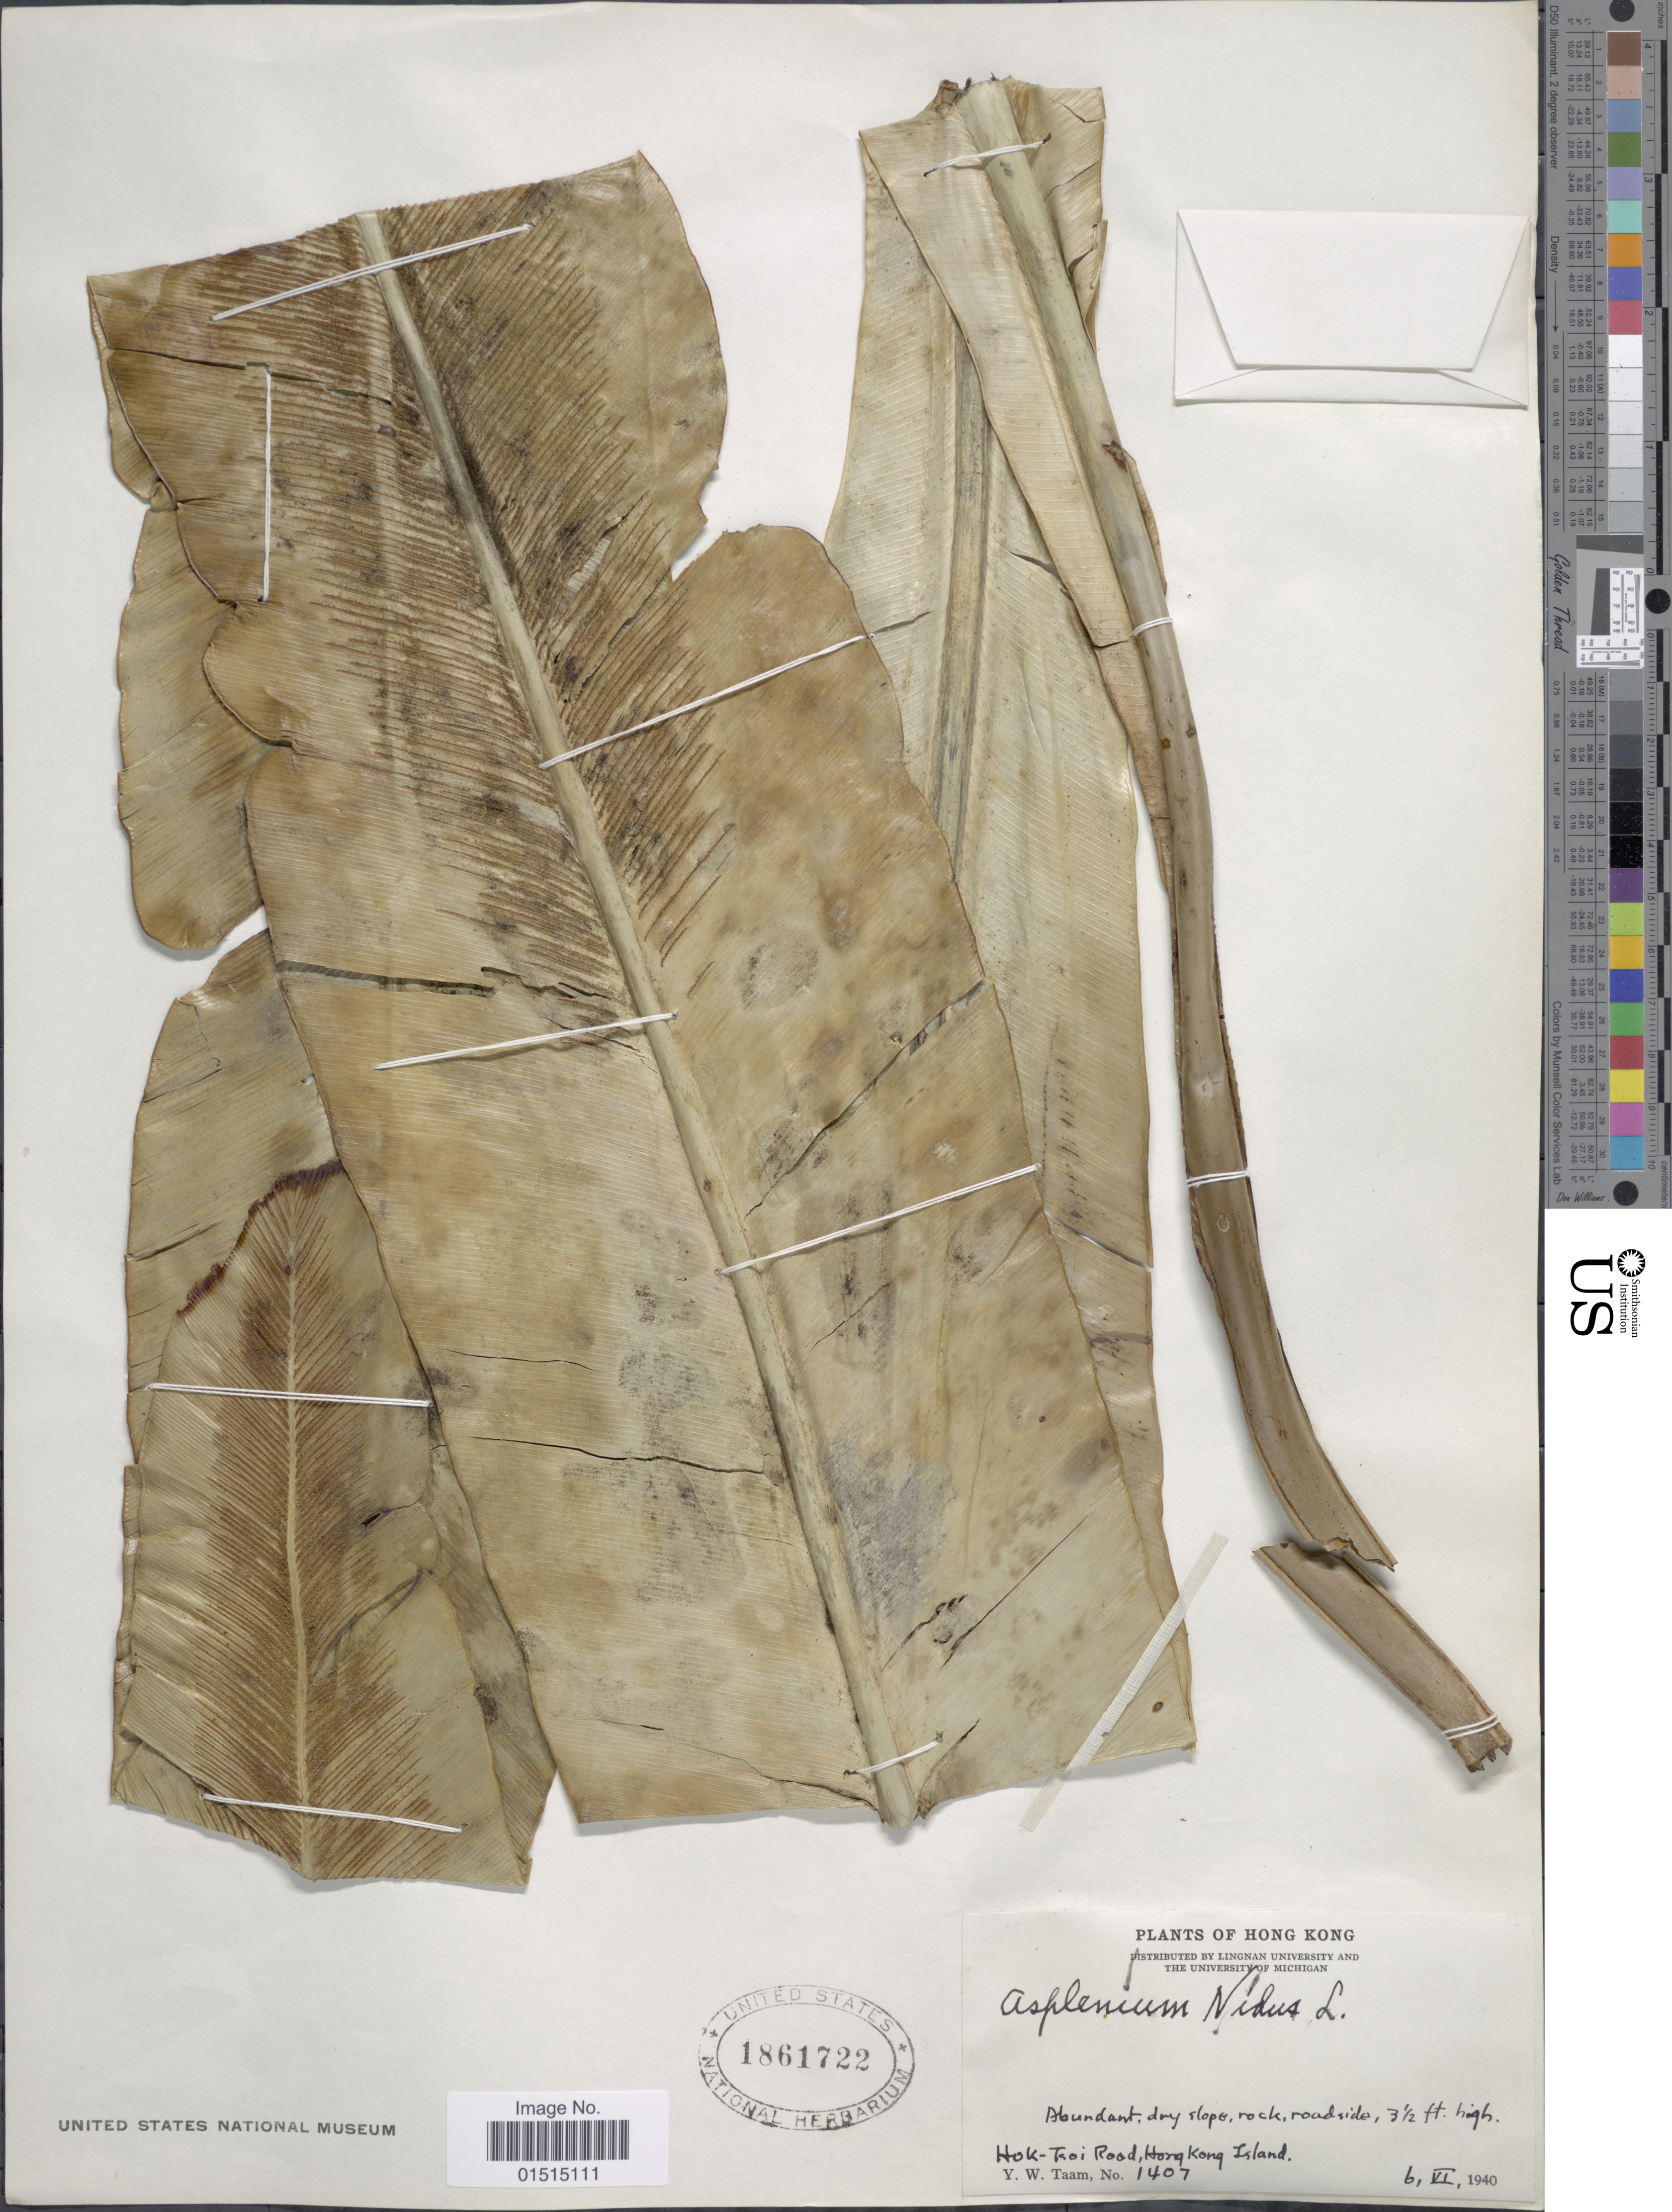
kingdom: Plantae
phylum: Tracheophyta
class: Polypodiopsida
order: Polypodiales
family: Aspleniaceae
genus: Asplenium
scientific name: Asplenium nidus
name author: L.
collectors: Y. W. Taam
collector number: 1407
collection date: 1940-06-06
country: China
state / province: Hong Kong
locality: Hok Tsoi Road, Hong Kong Island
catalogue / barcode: US 1861722